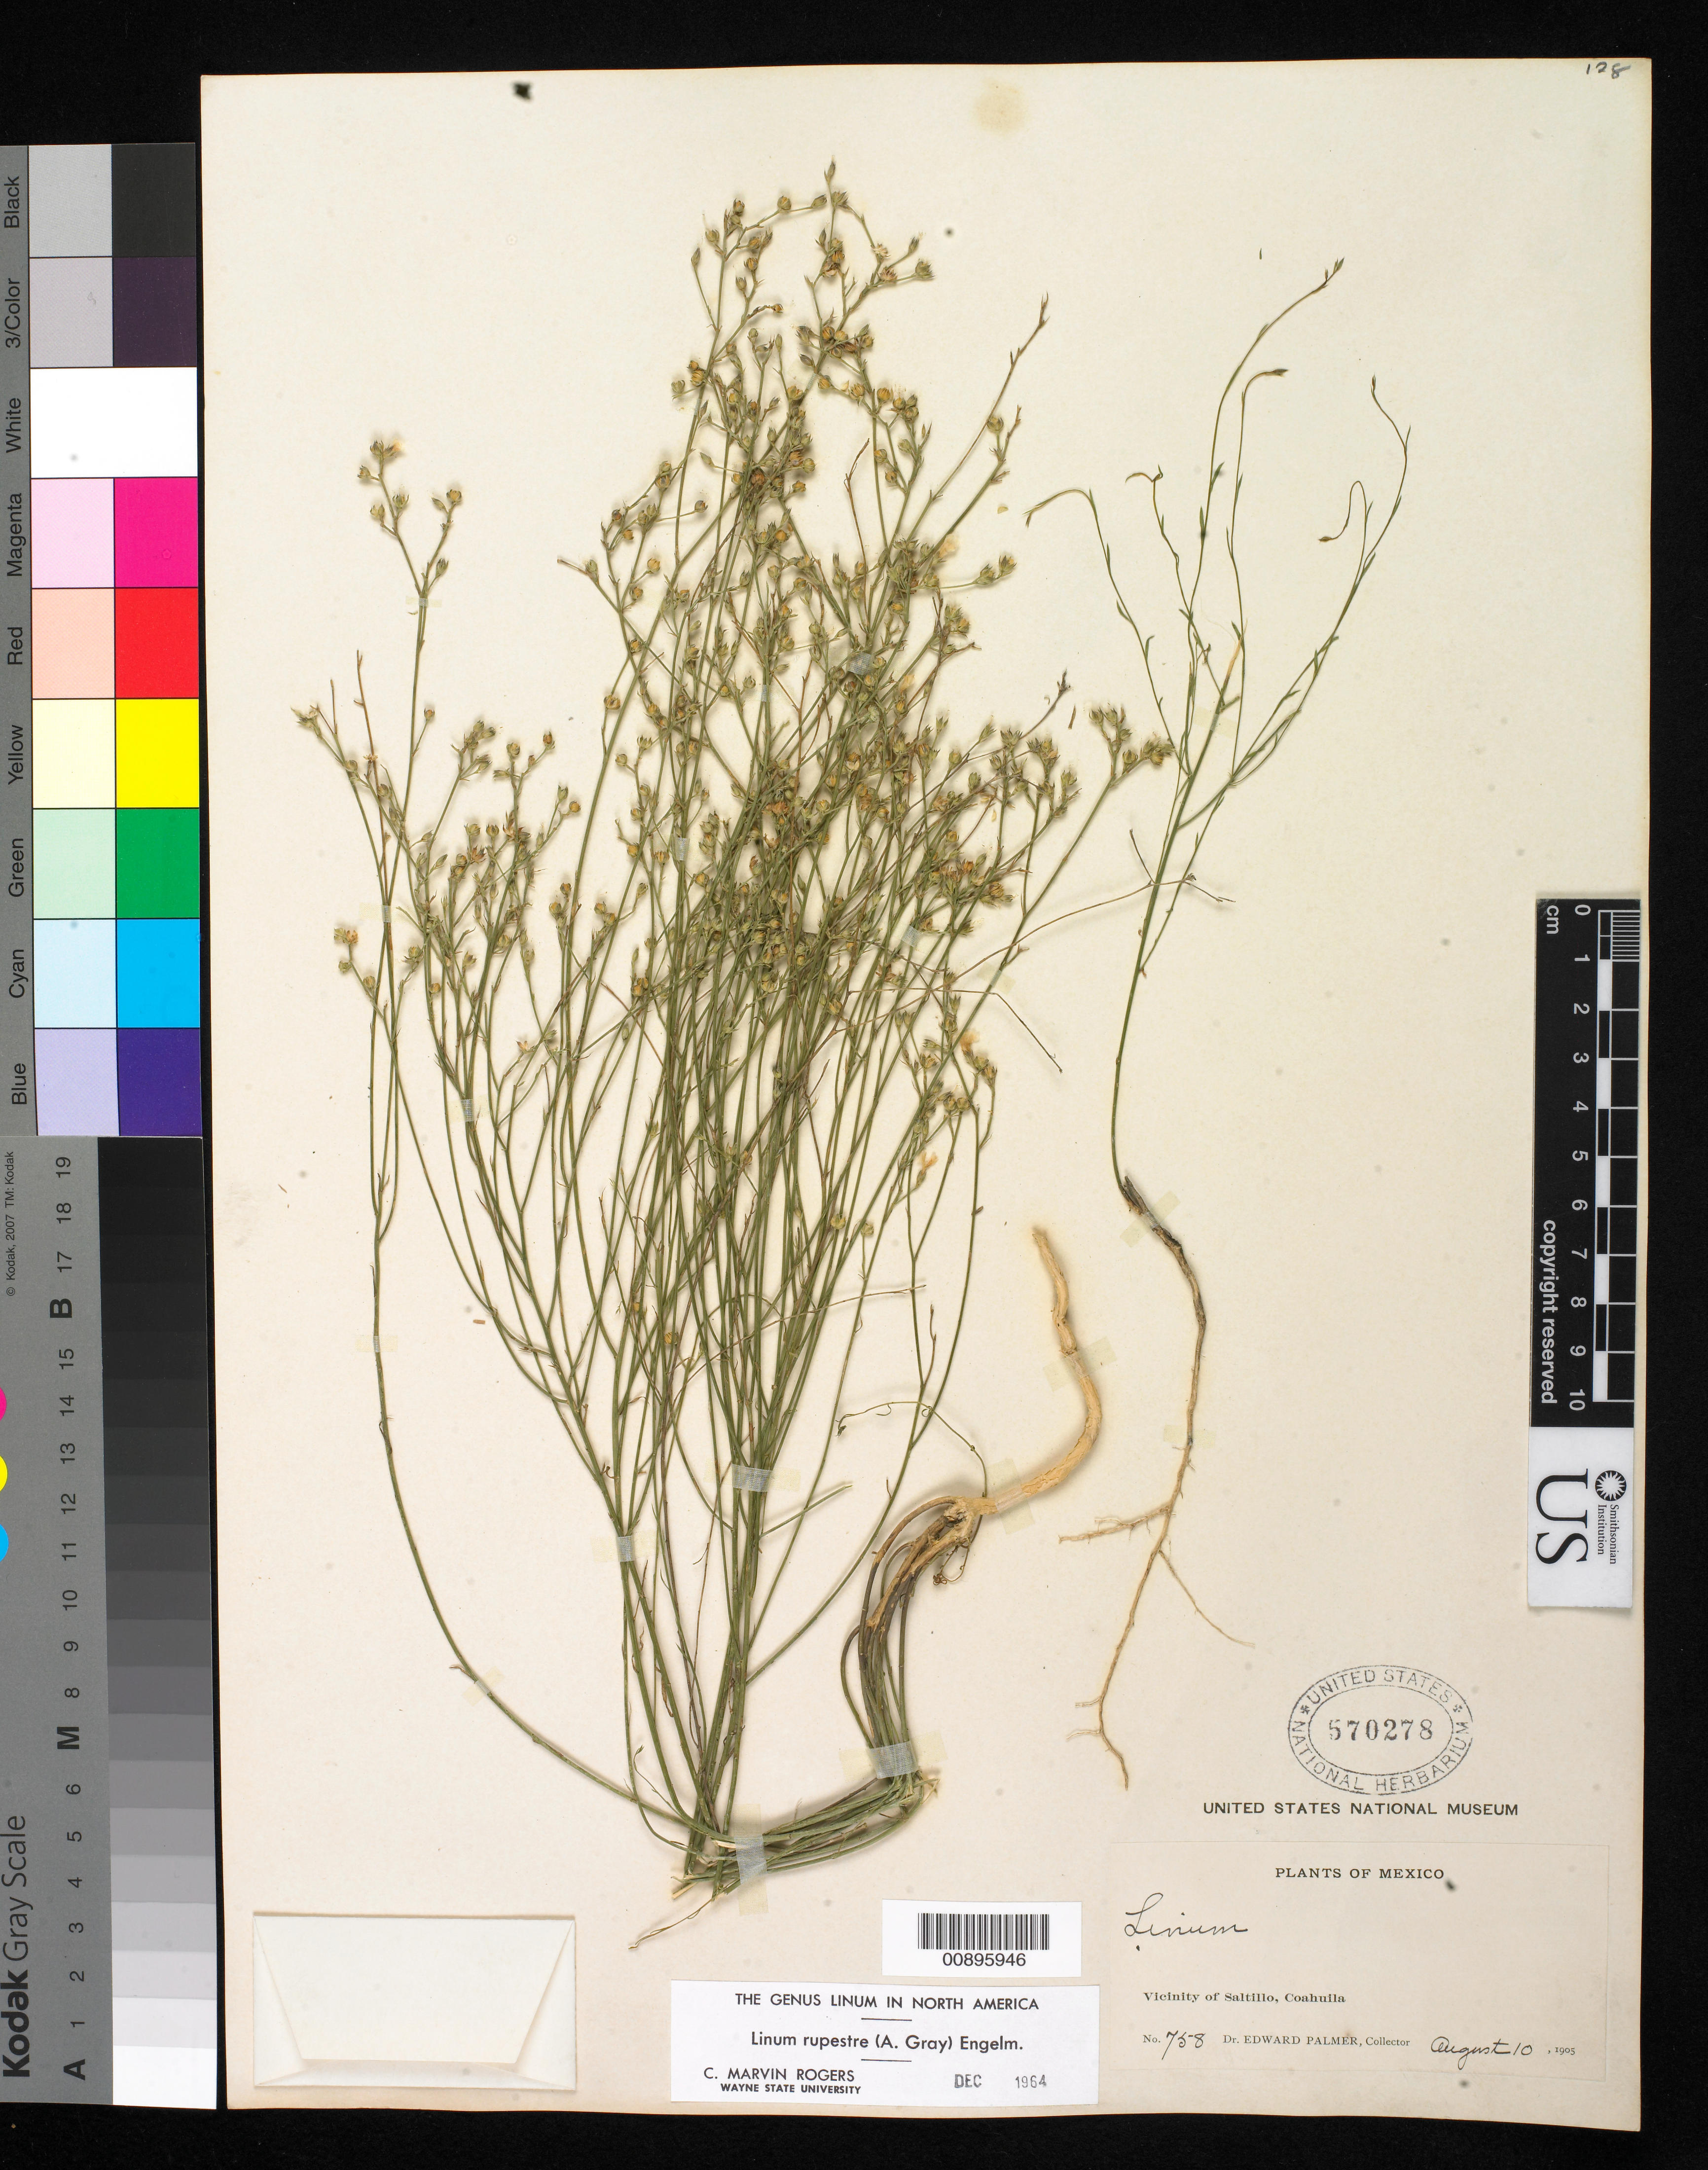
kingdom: Plantae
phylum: Tracheophyta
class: Magnoliopsida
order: Malpighiales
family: Linaceae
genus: Linum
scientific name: Linum rupestre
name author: (A. Gray) Engelm. ex A. Gray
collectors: E. Palmer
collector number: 758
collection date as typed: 10 Aug 1905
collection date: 1905-08-10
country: Mexico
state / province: Coahuila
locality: Vicinity of Saltillo, Coahuila.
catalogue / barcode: US 570278